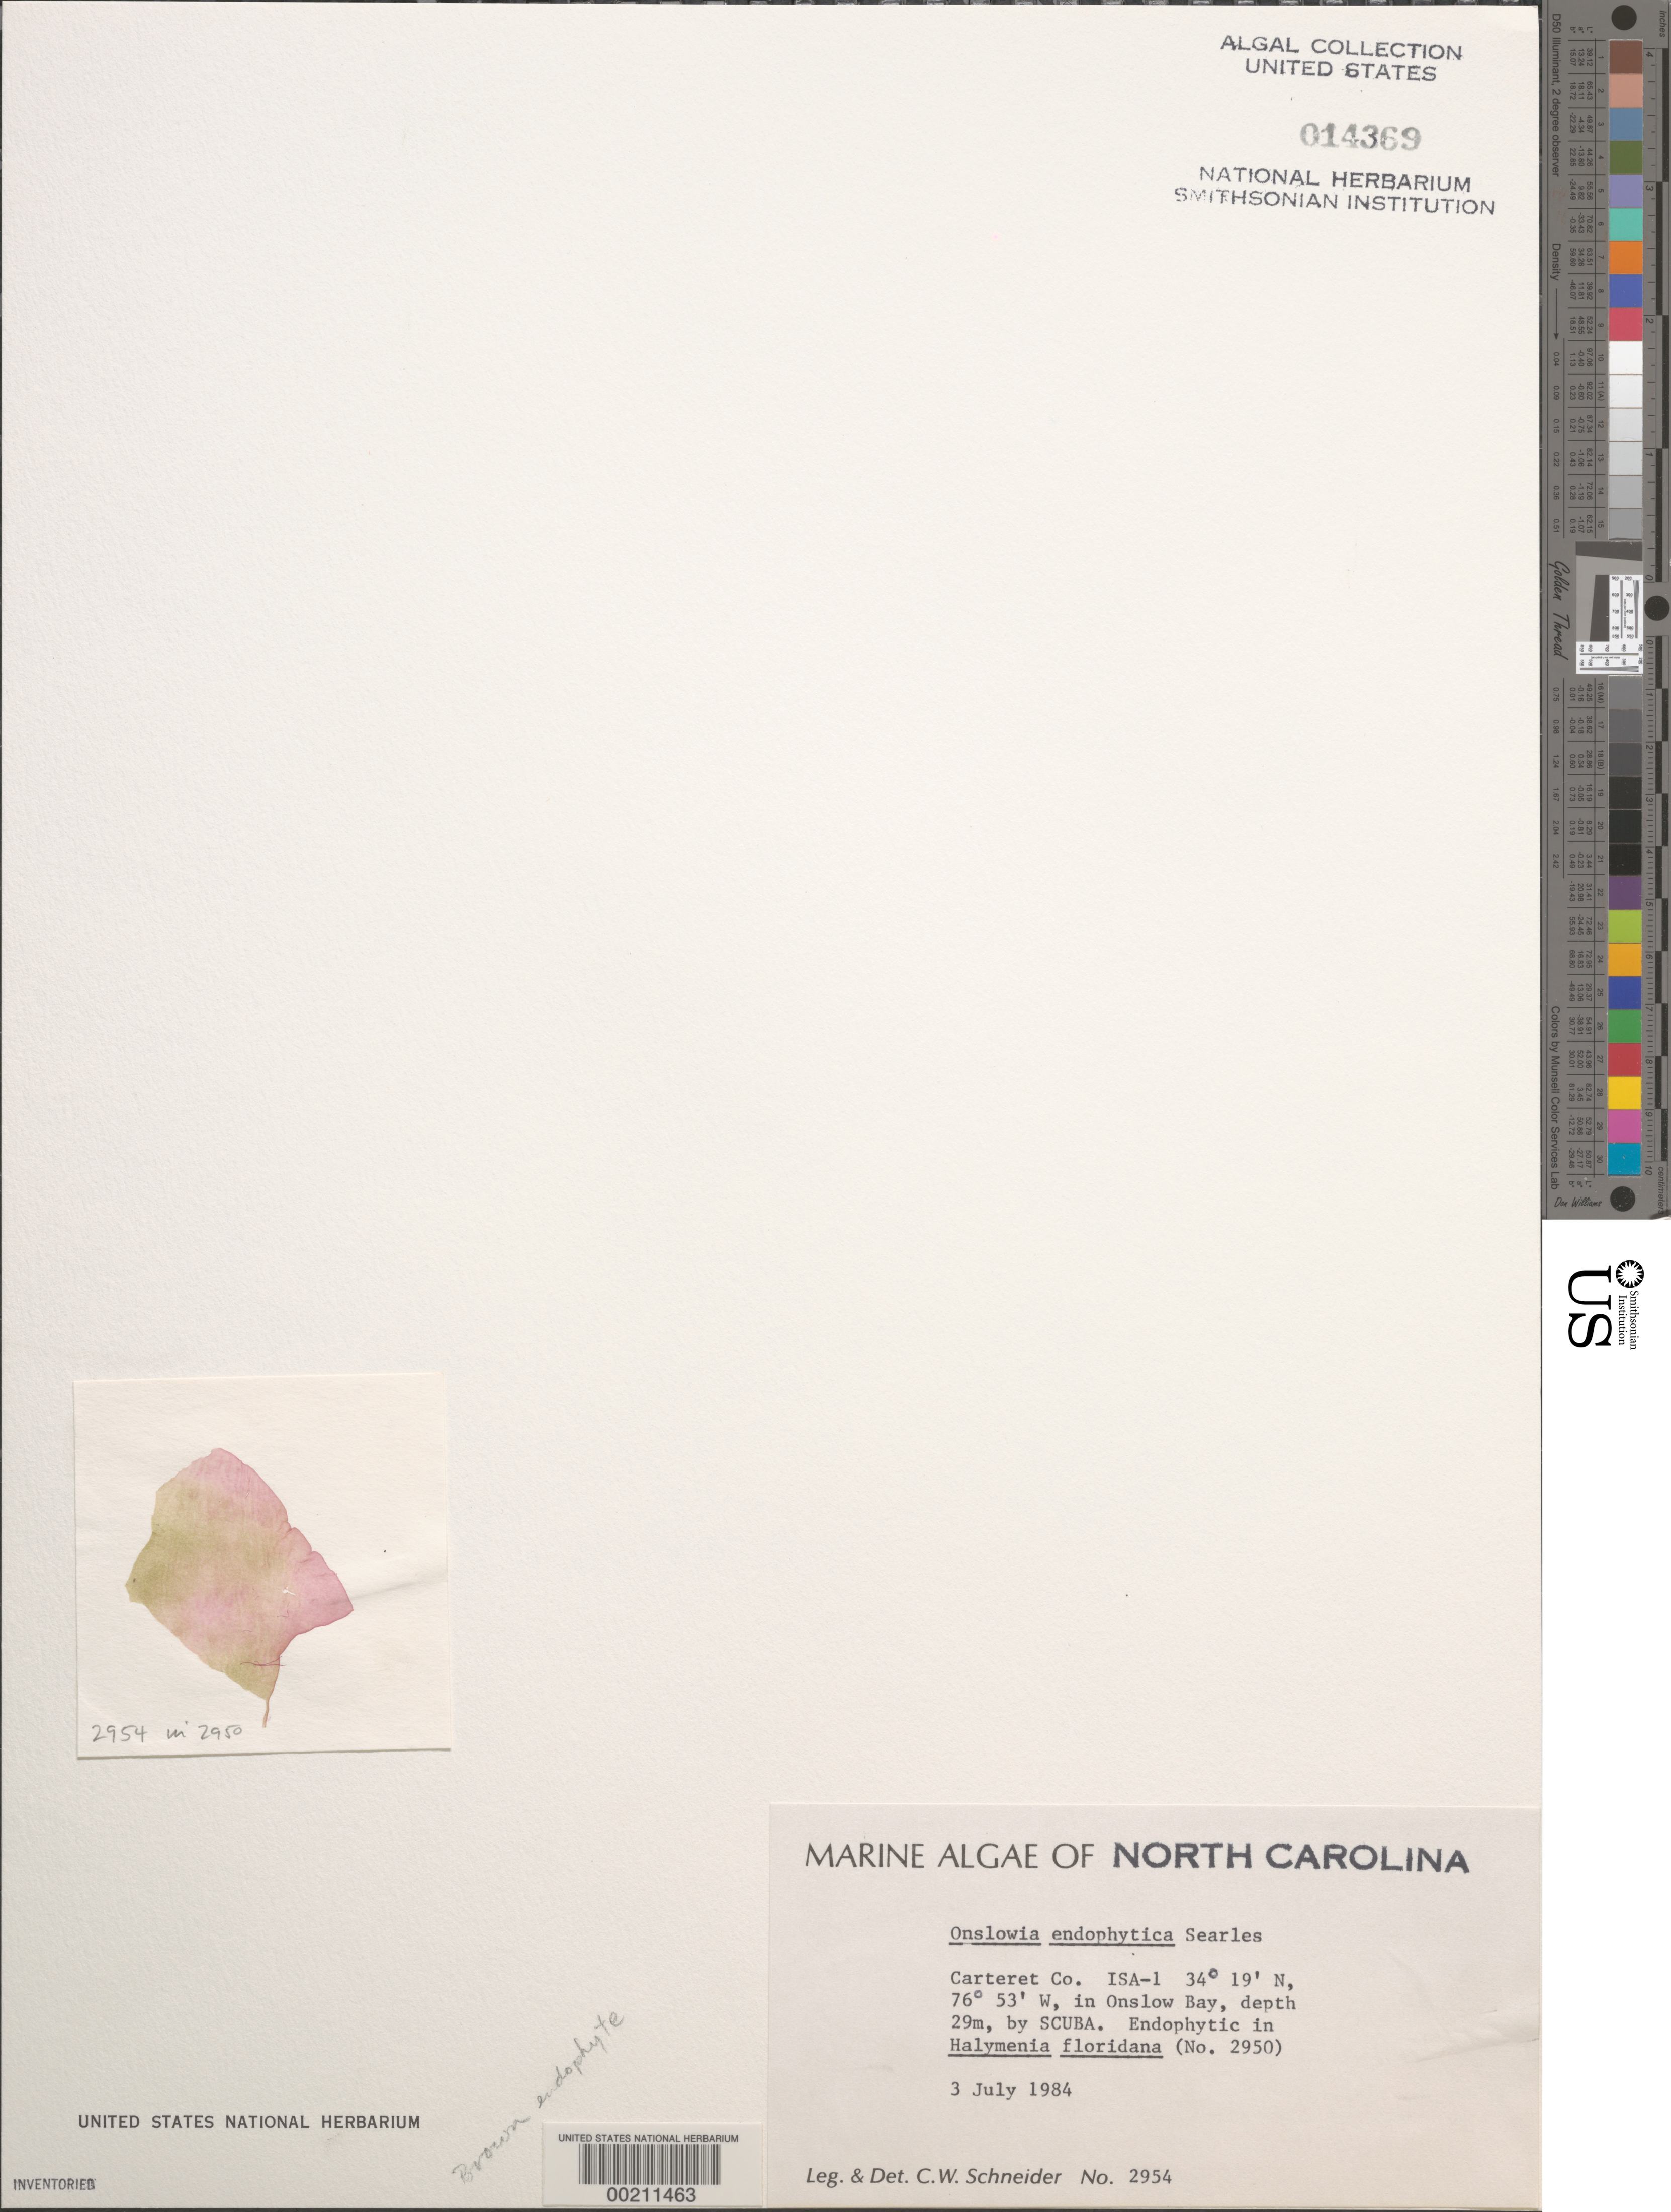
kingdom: Chromista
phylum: Ochrophyta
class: Phaeophyceae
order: Sphacelariales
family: Sphacelariaceae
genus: Onslowia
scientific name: Onslowia endophytica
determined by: Schneider, C. W.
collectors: C. W. Schneider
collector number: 2954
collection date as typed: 03 Jul 1984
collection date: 1984-07-03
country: United States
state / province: North Carolina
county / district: Carteret County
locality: Onslow Bay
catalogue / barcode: US 14369